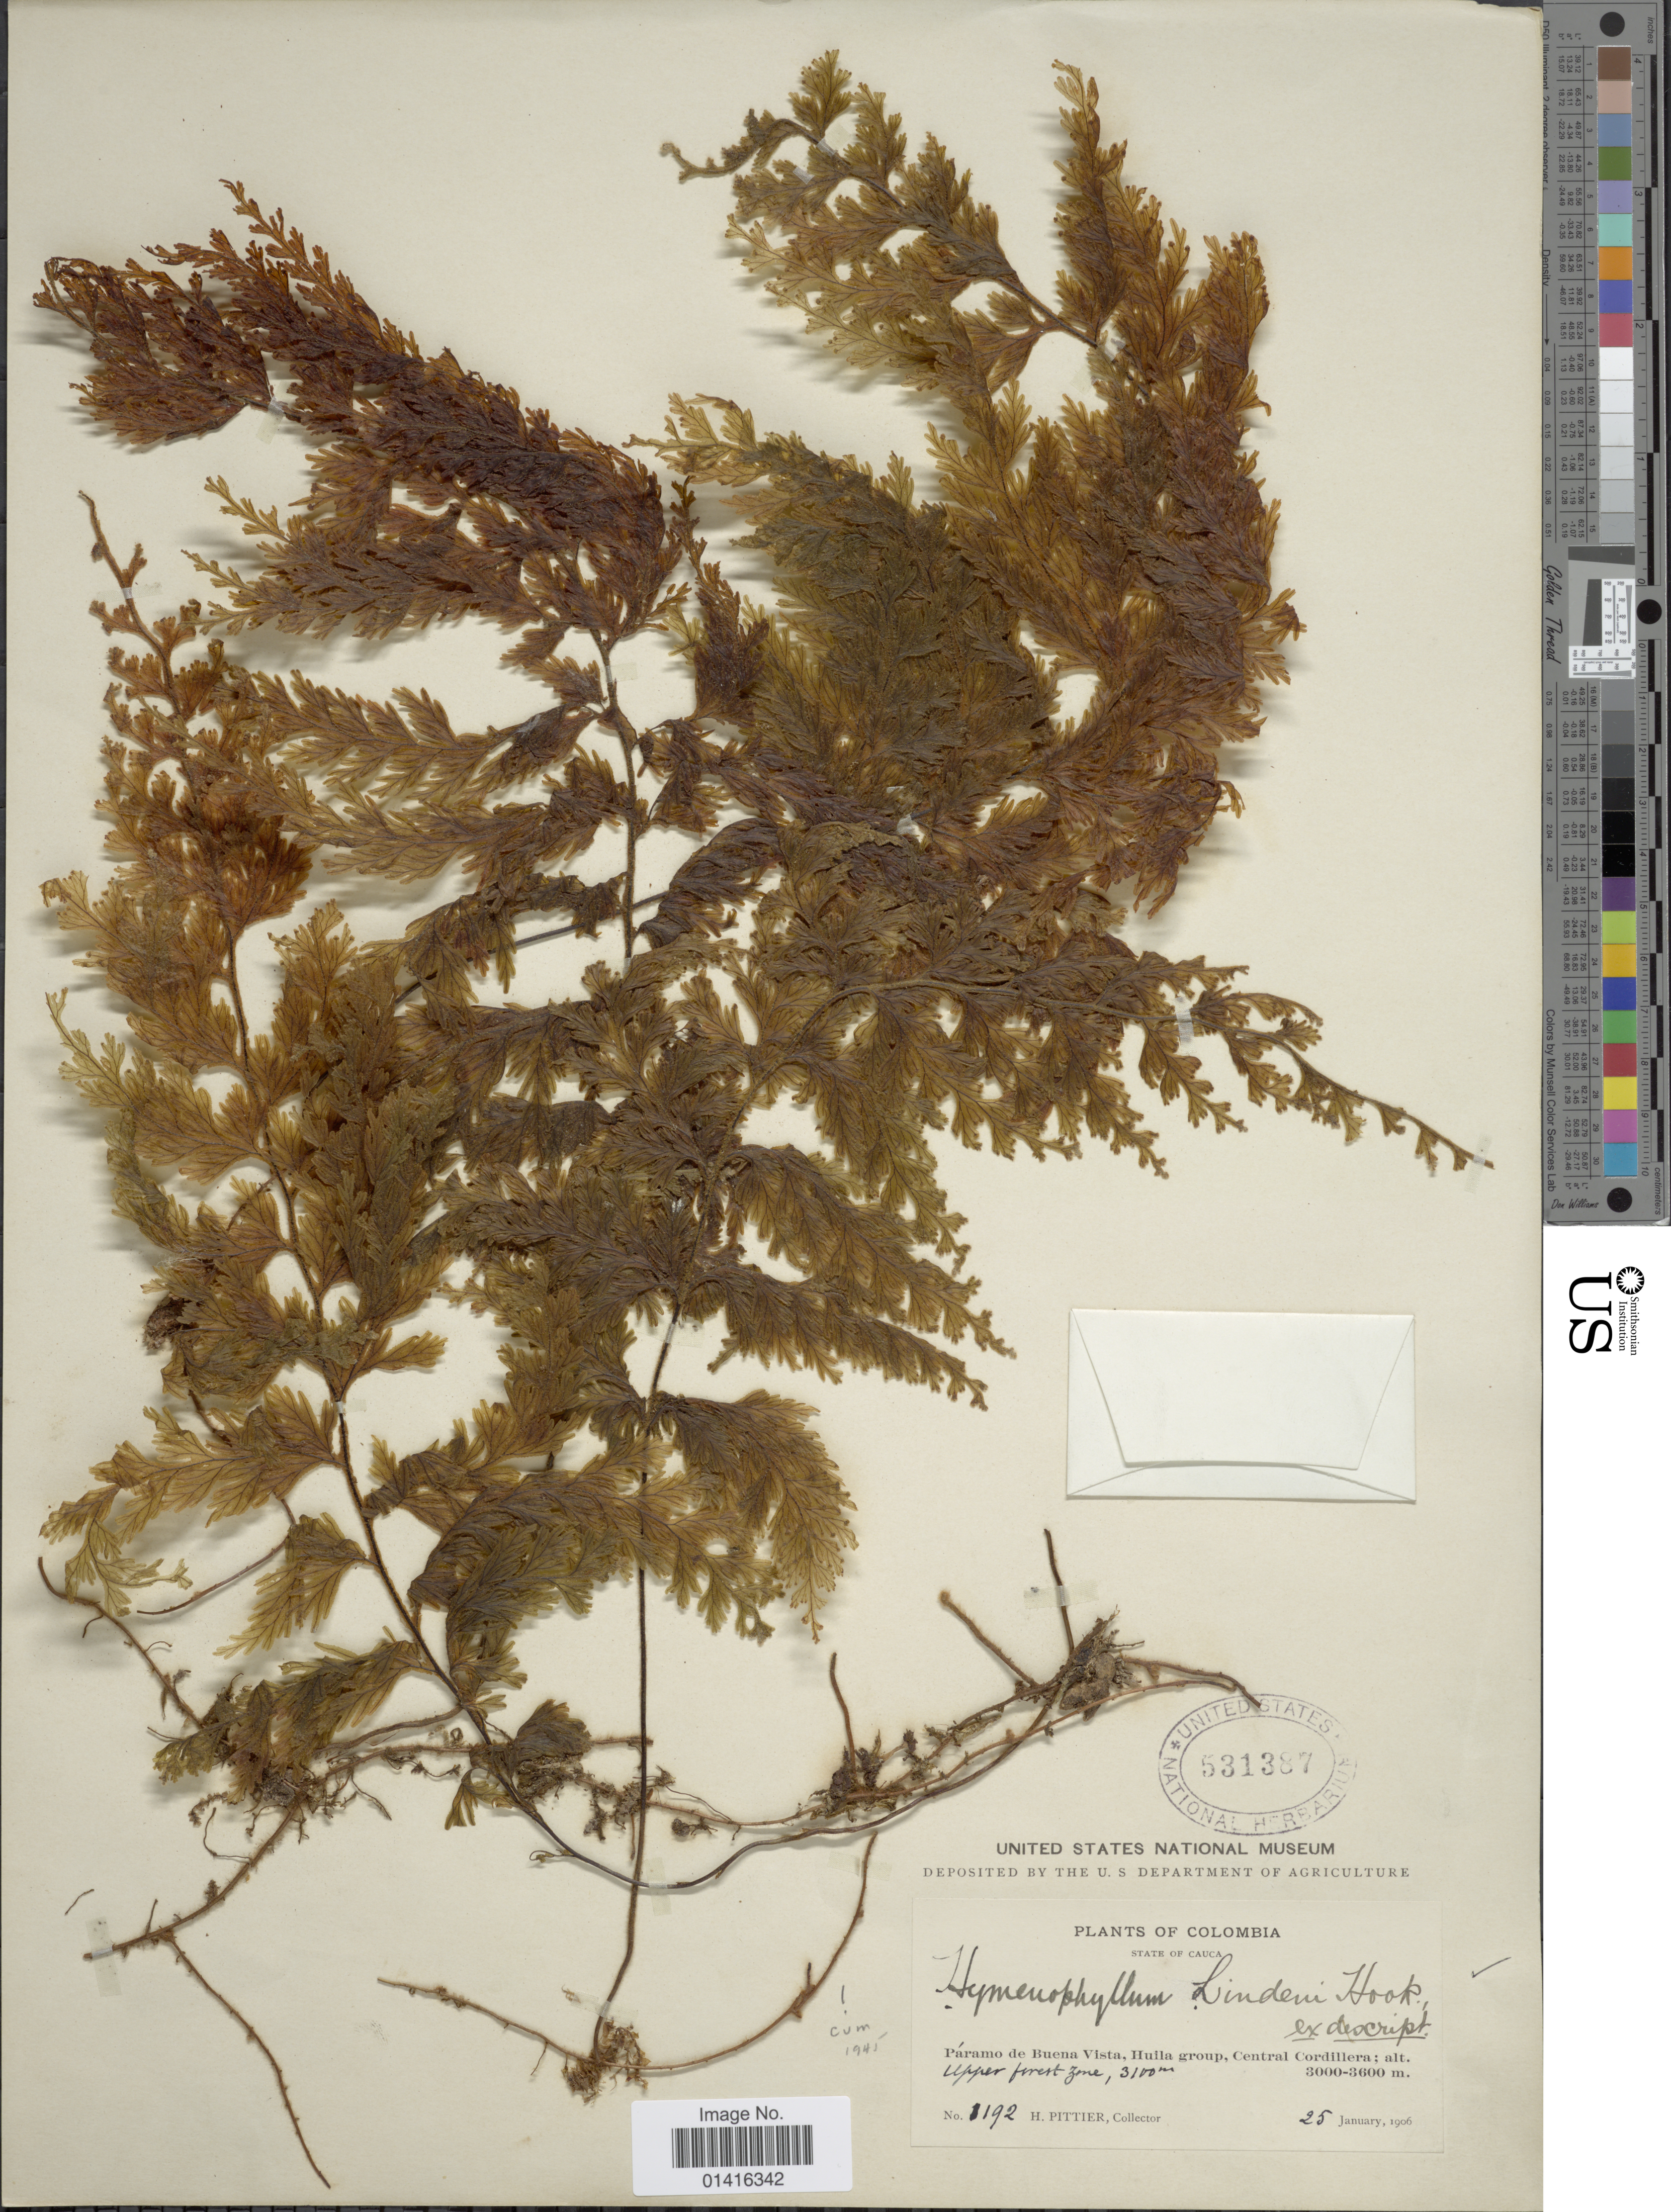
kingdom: Plantae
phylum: Tracheophyta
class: Polypodiopsida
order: Hymenophyllales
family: Hymenophyllaceae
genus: Hymenophyllum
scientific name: Hymenophyllum lindenii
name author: Hook.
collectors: H. F. Pittier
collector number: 1192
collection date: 1906-01-25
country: Colombia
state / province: Cauca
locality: Páramo de Buena Vista, Huila group, Central Cordillera.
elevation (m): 3000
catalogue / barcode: US 531387